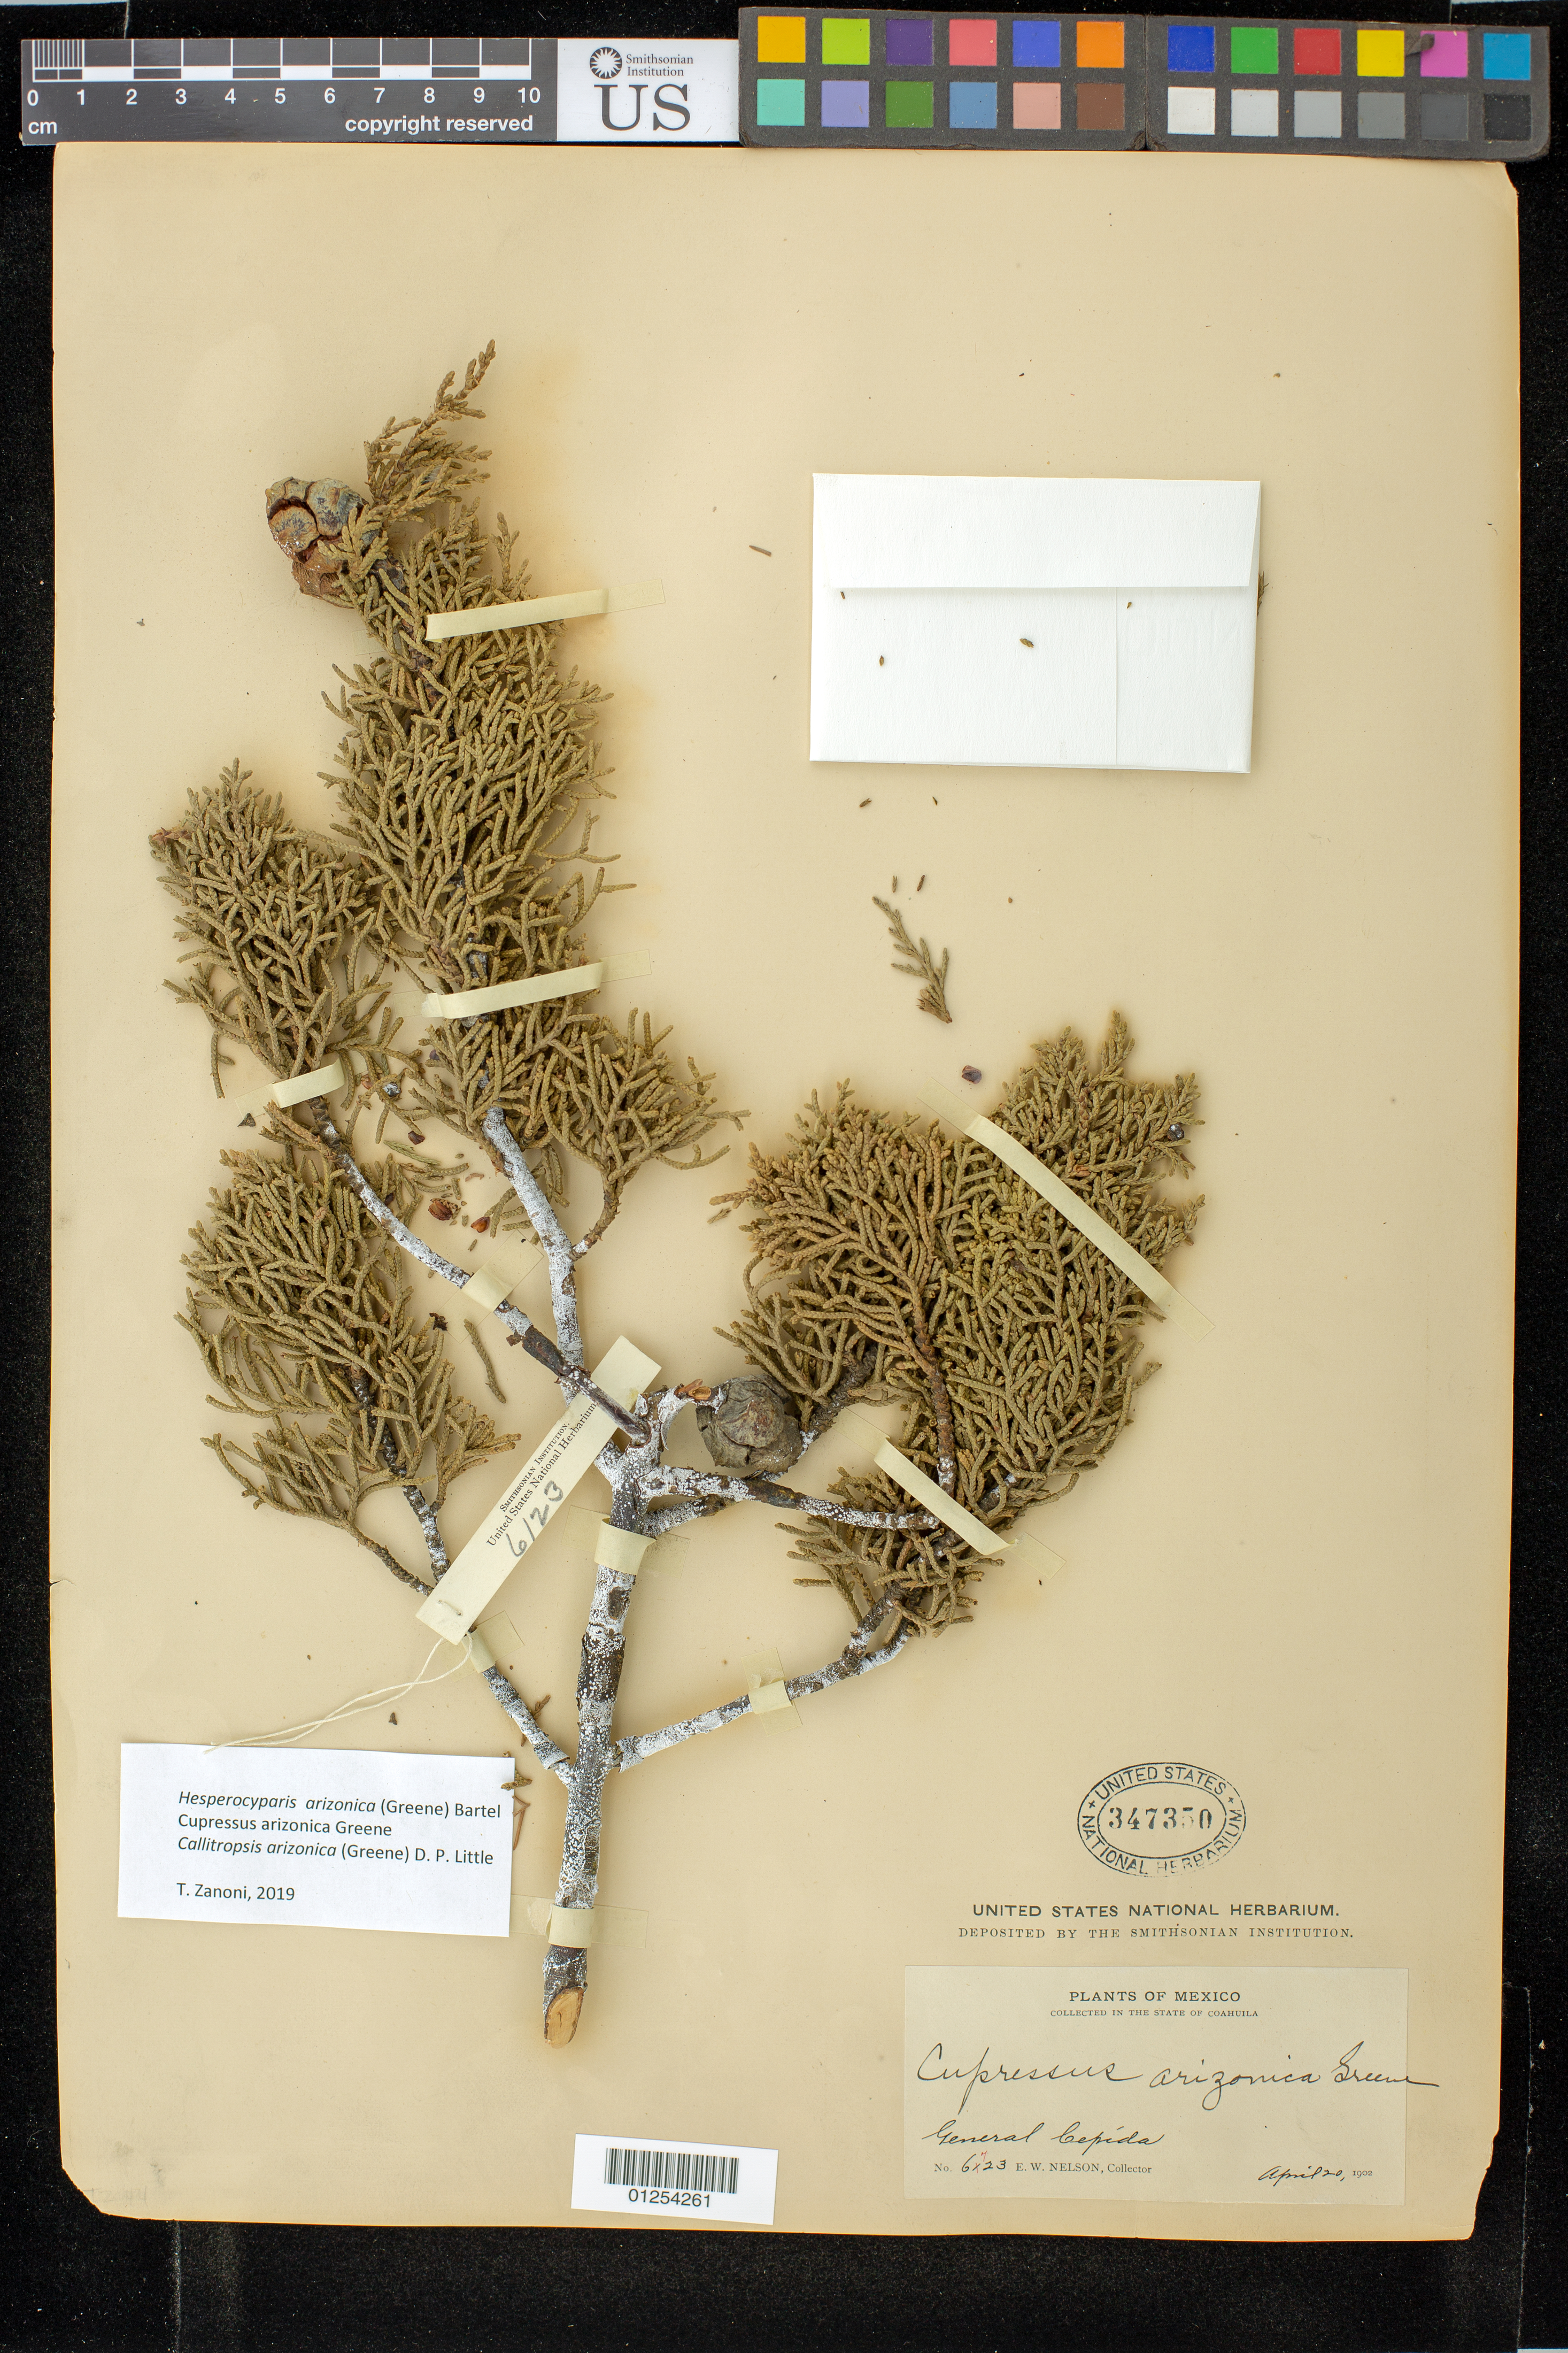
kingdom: Plantae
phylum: Tracheophyta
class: Pinopsida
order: Pinales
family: Cupressaceae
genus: Hesperocyparis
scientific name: Hesperocyparis arizonica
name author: (Greene) Bartel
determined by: Zanoni, T. A., (NY), New York Botanical Garden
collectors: E. W. Nelson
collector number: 6423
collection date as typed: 20 Apr 1902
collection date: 1902-04-20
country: Mexico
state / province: Coahuila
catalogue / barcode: US 347350